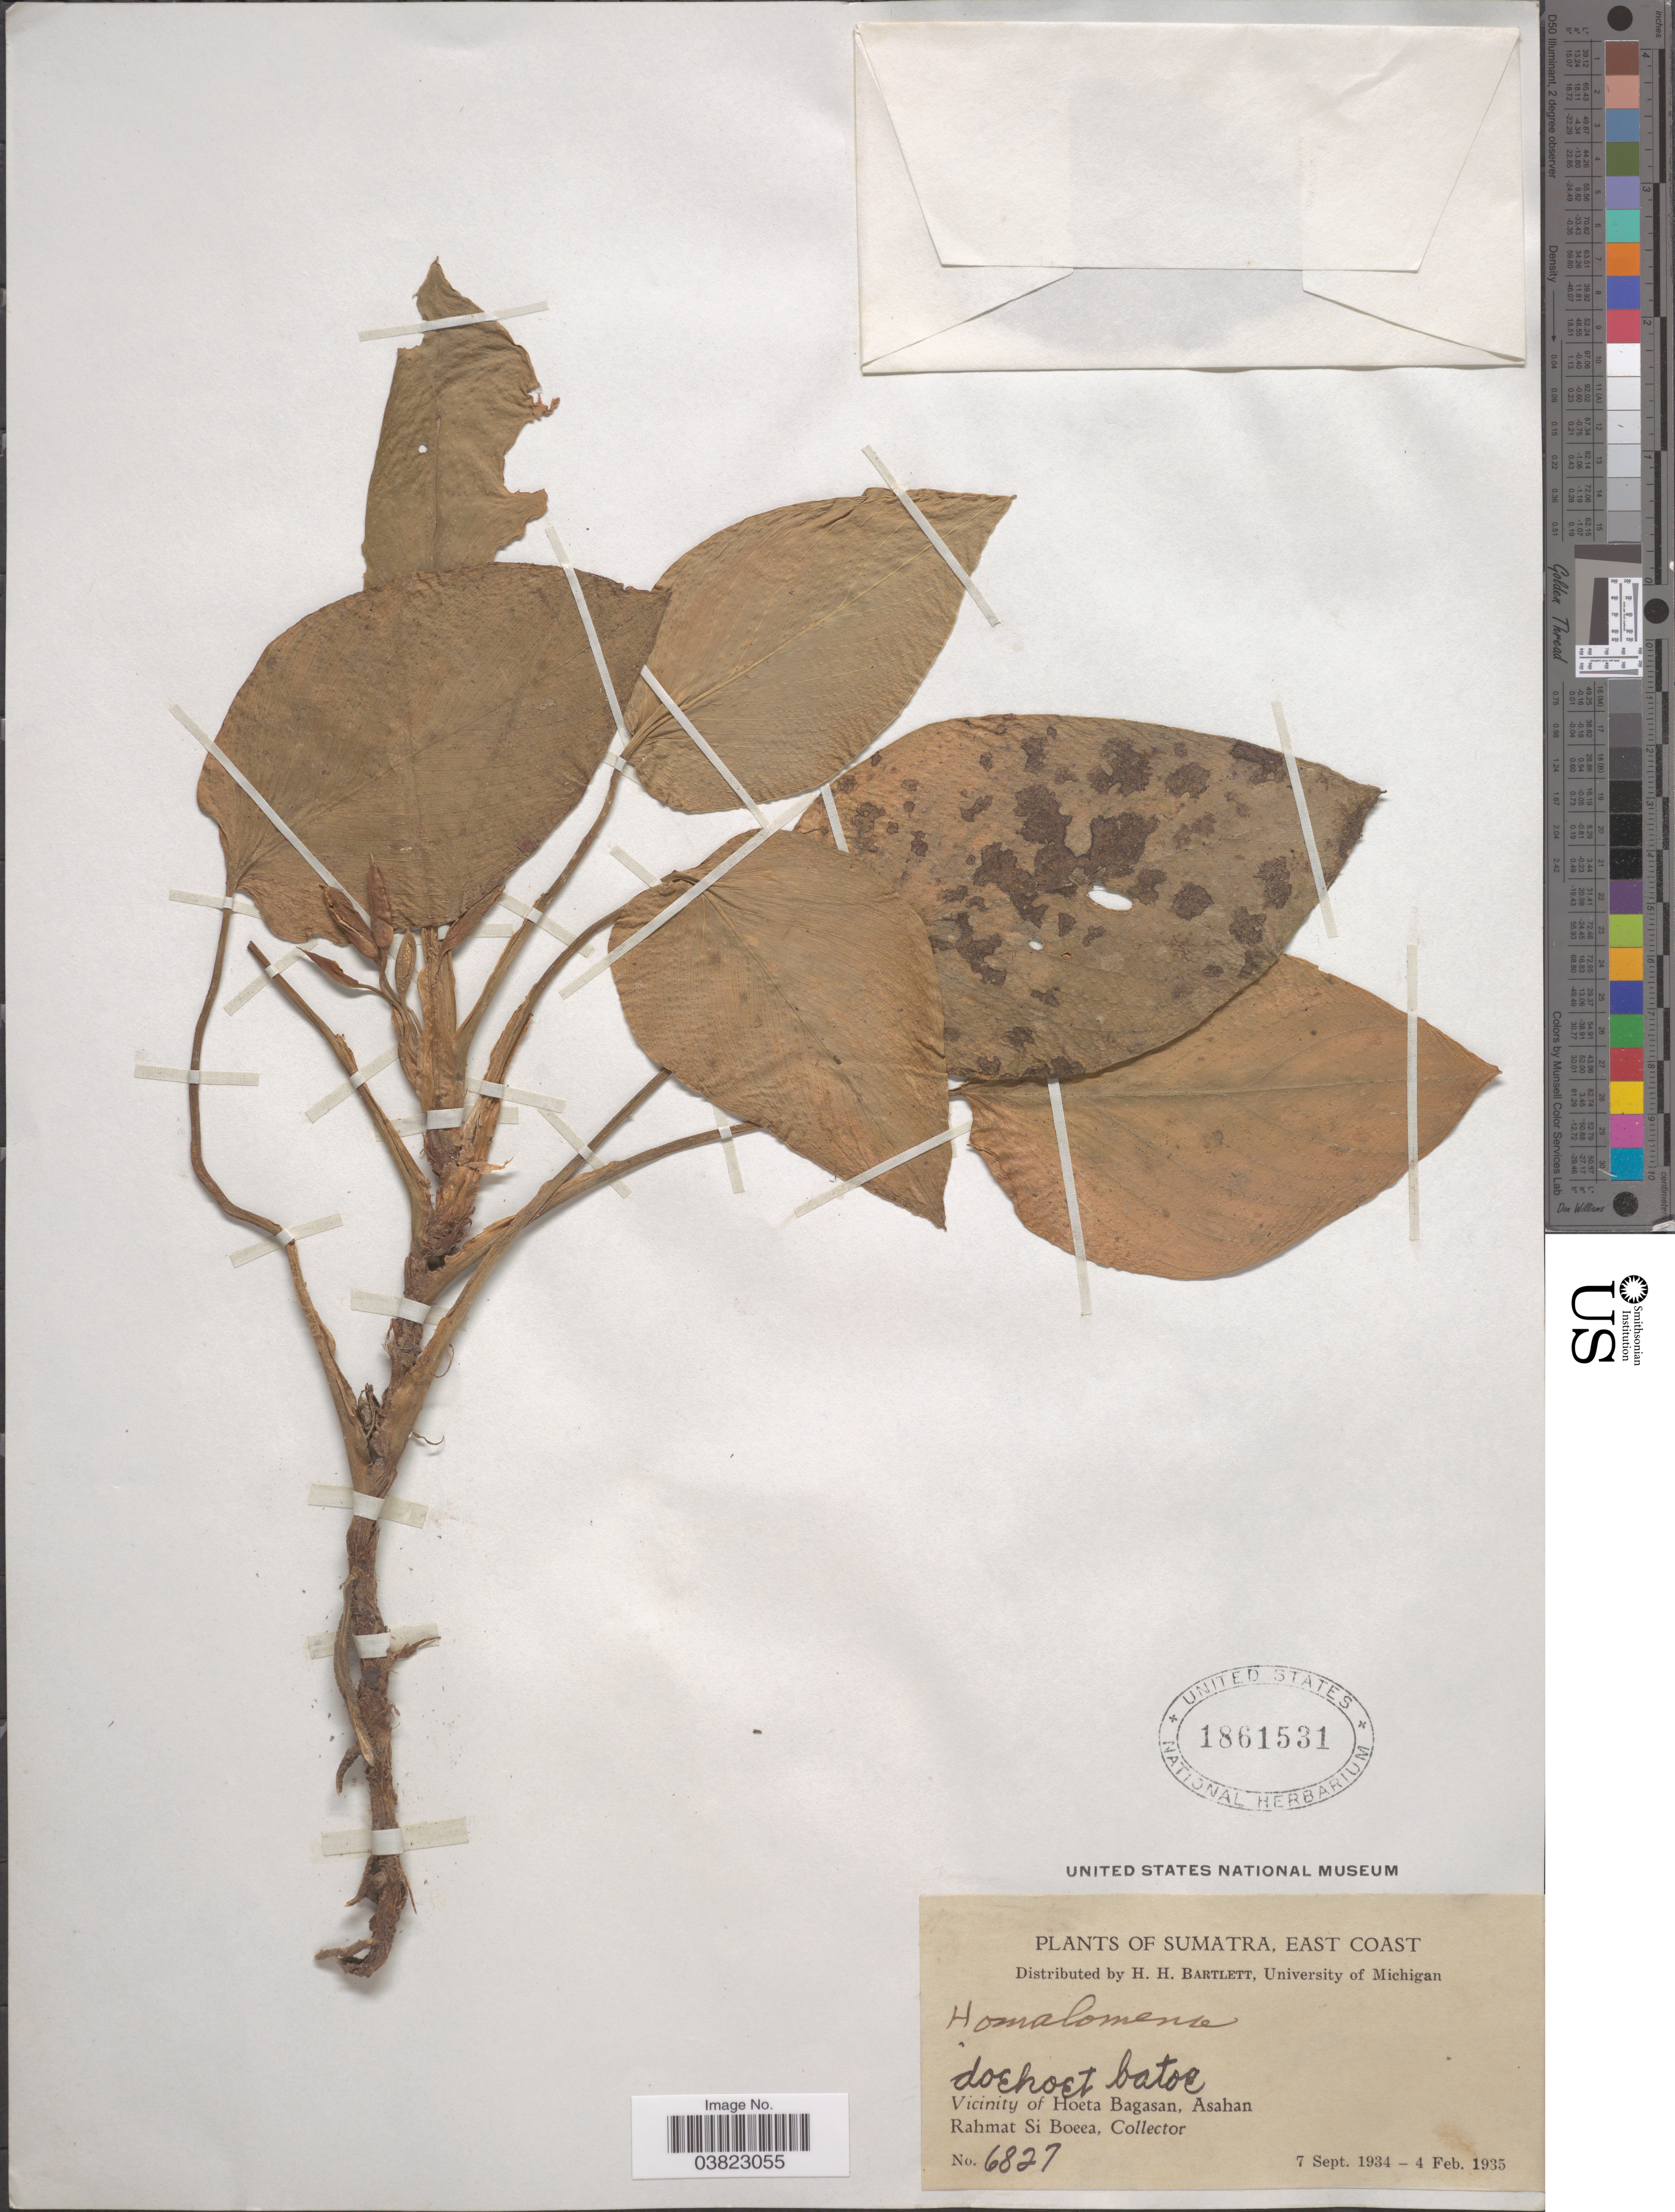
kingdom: Plantae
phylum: Tracheophyta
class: Liliopsida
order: Alismatales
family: Araceae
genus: Homalomena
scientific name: Homalomena sp.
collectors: Rahmat Si Boeea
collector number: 6827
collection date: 1934-09-07/1935-02-04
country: Indonesia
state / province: Sumatra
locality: East Coast. Vicinity of Hoeta Bagasan, Asahan.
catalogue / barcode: US 1861531